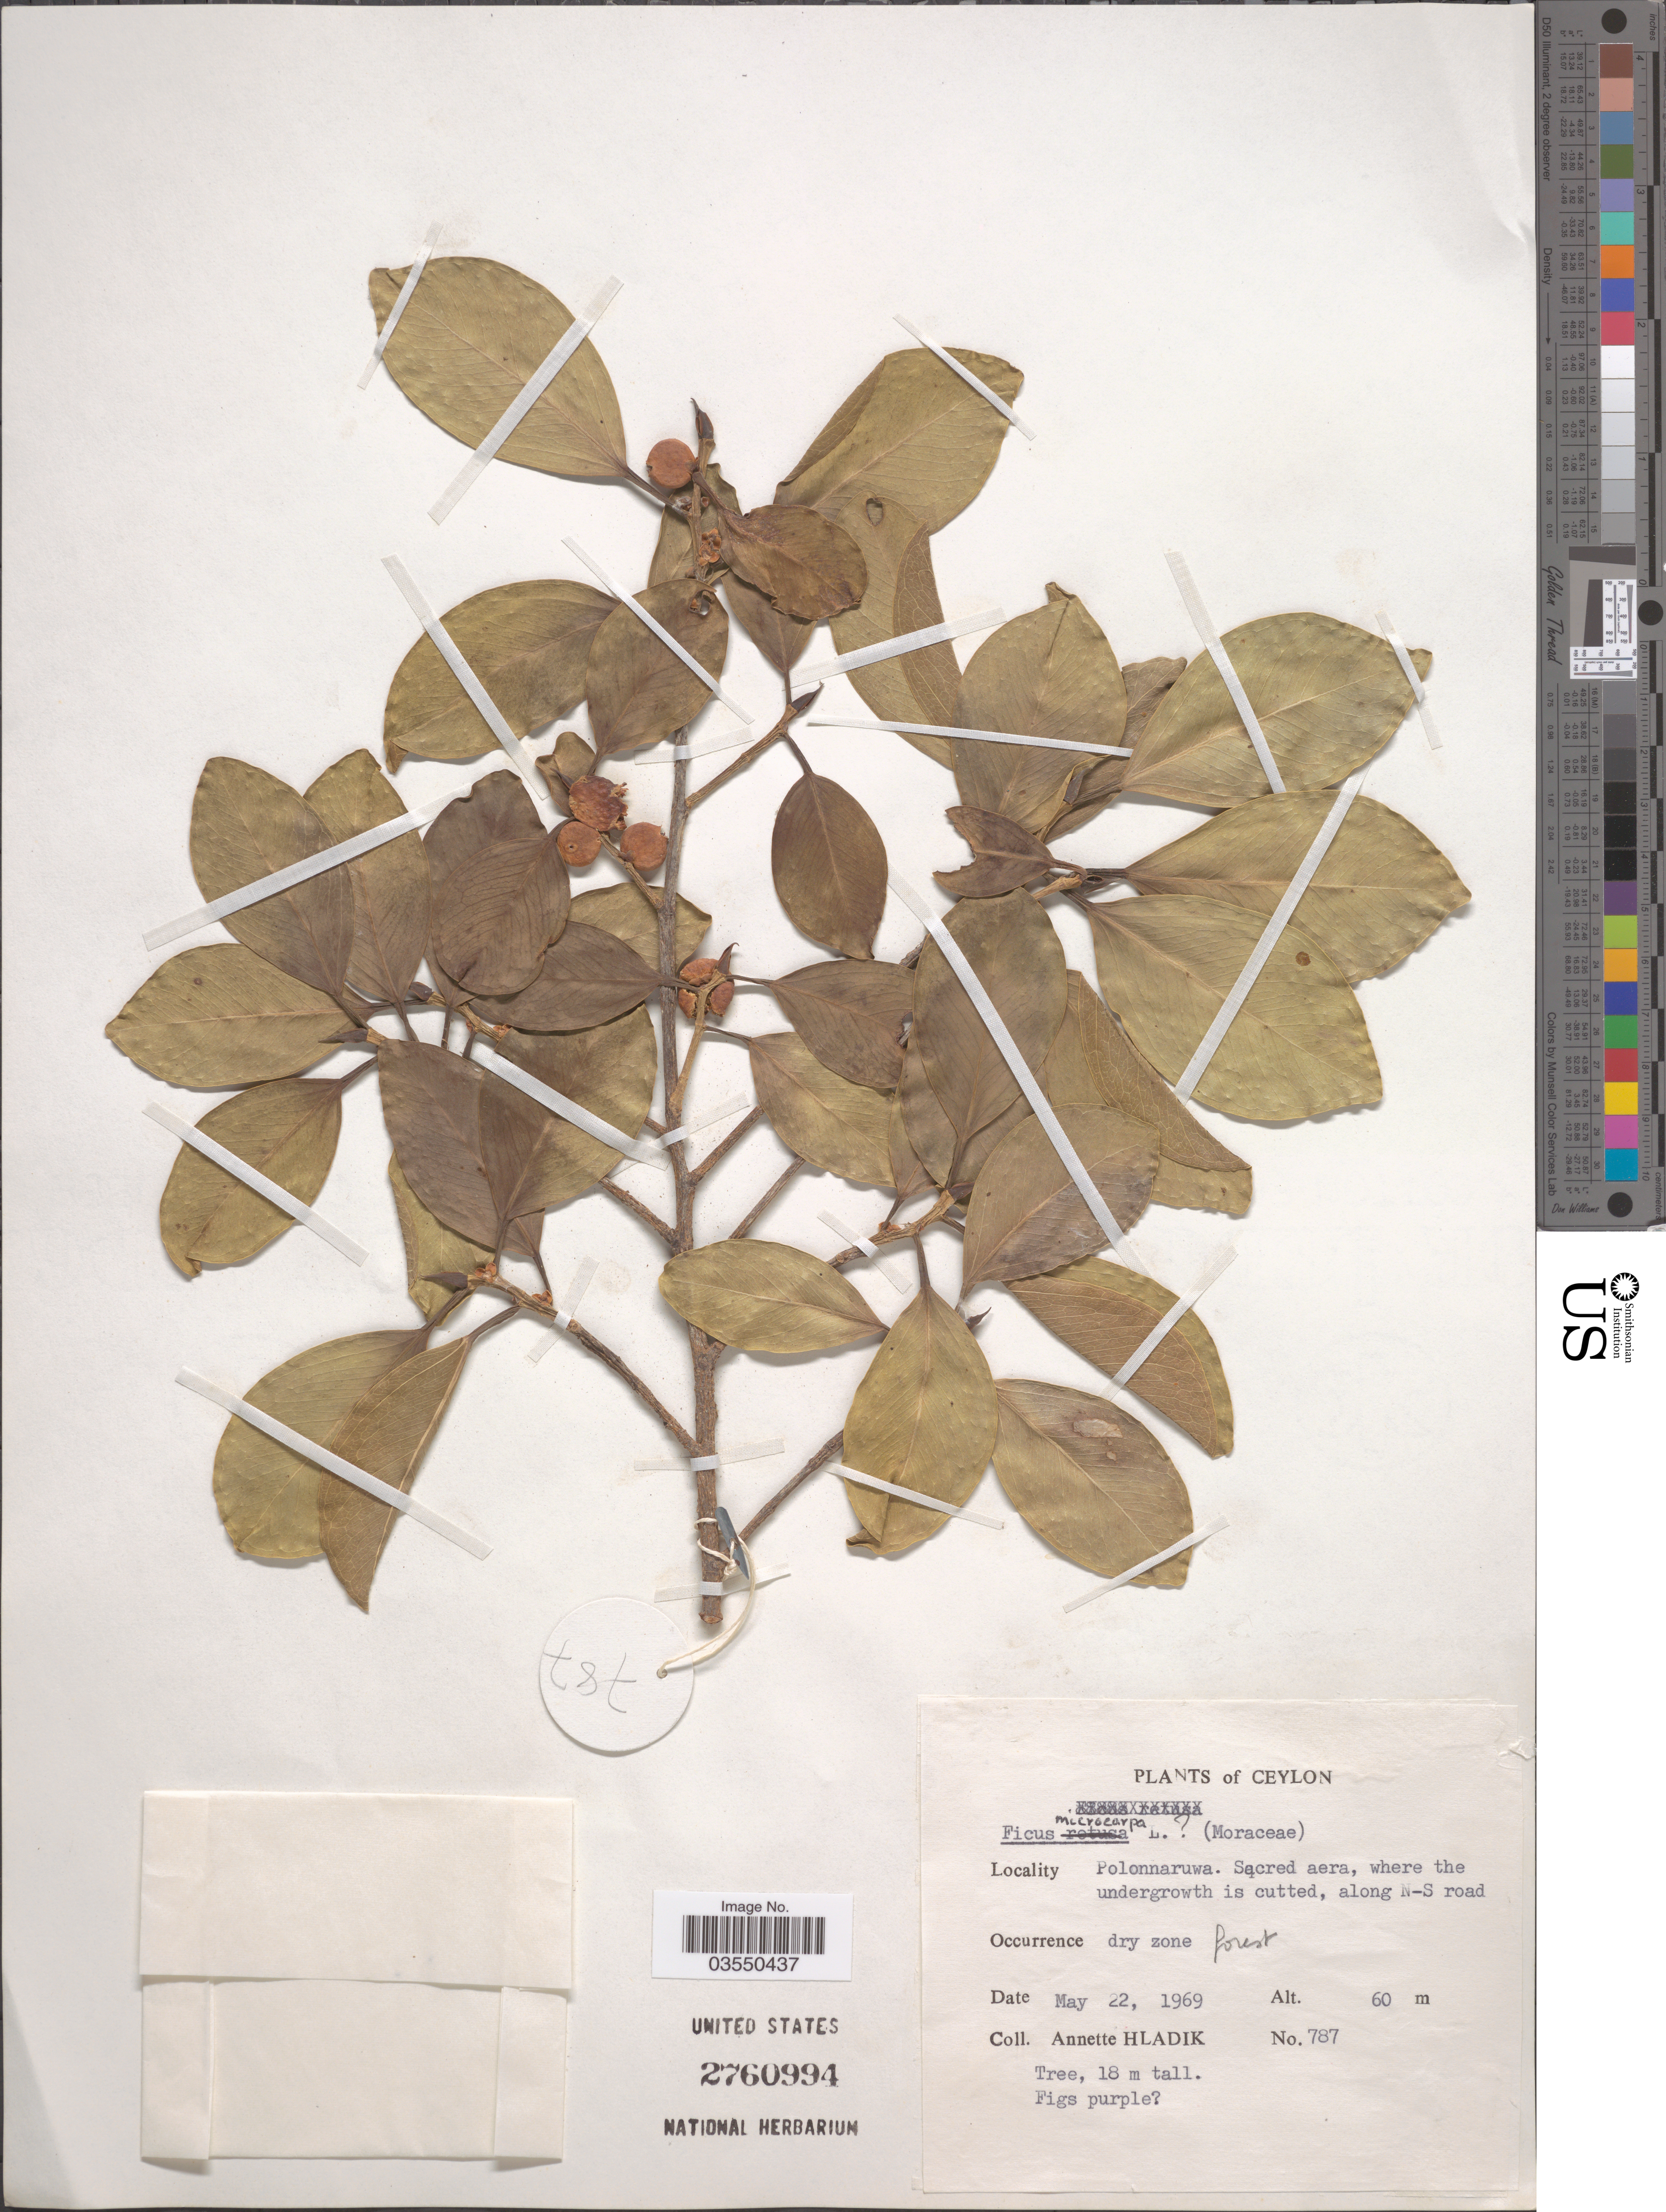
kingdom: Plantae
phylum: Tracheophyta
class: Magnoliopsida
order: Rosales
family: Moraceae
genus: Ficus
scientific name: Ficus microcarpa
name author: L. f.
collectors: A. Hladik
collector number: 787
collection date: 1969-05-22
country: Sri Lanka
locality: Ceylon. Polonnaruwa. Along N-S road.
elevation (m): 60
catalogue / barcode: US 2760994